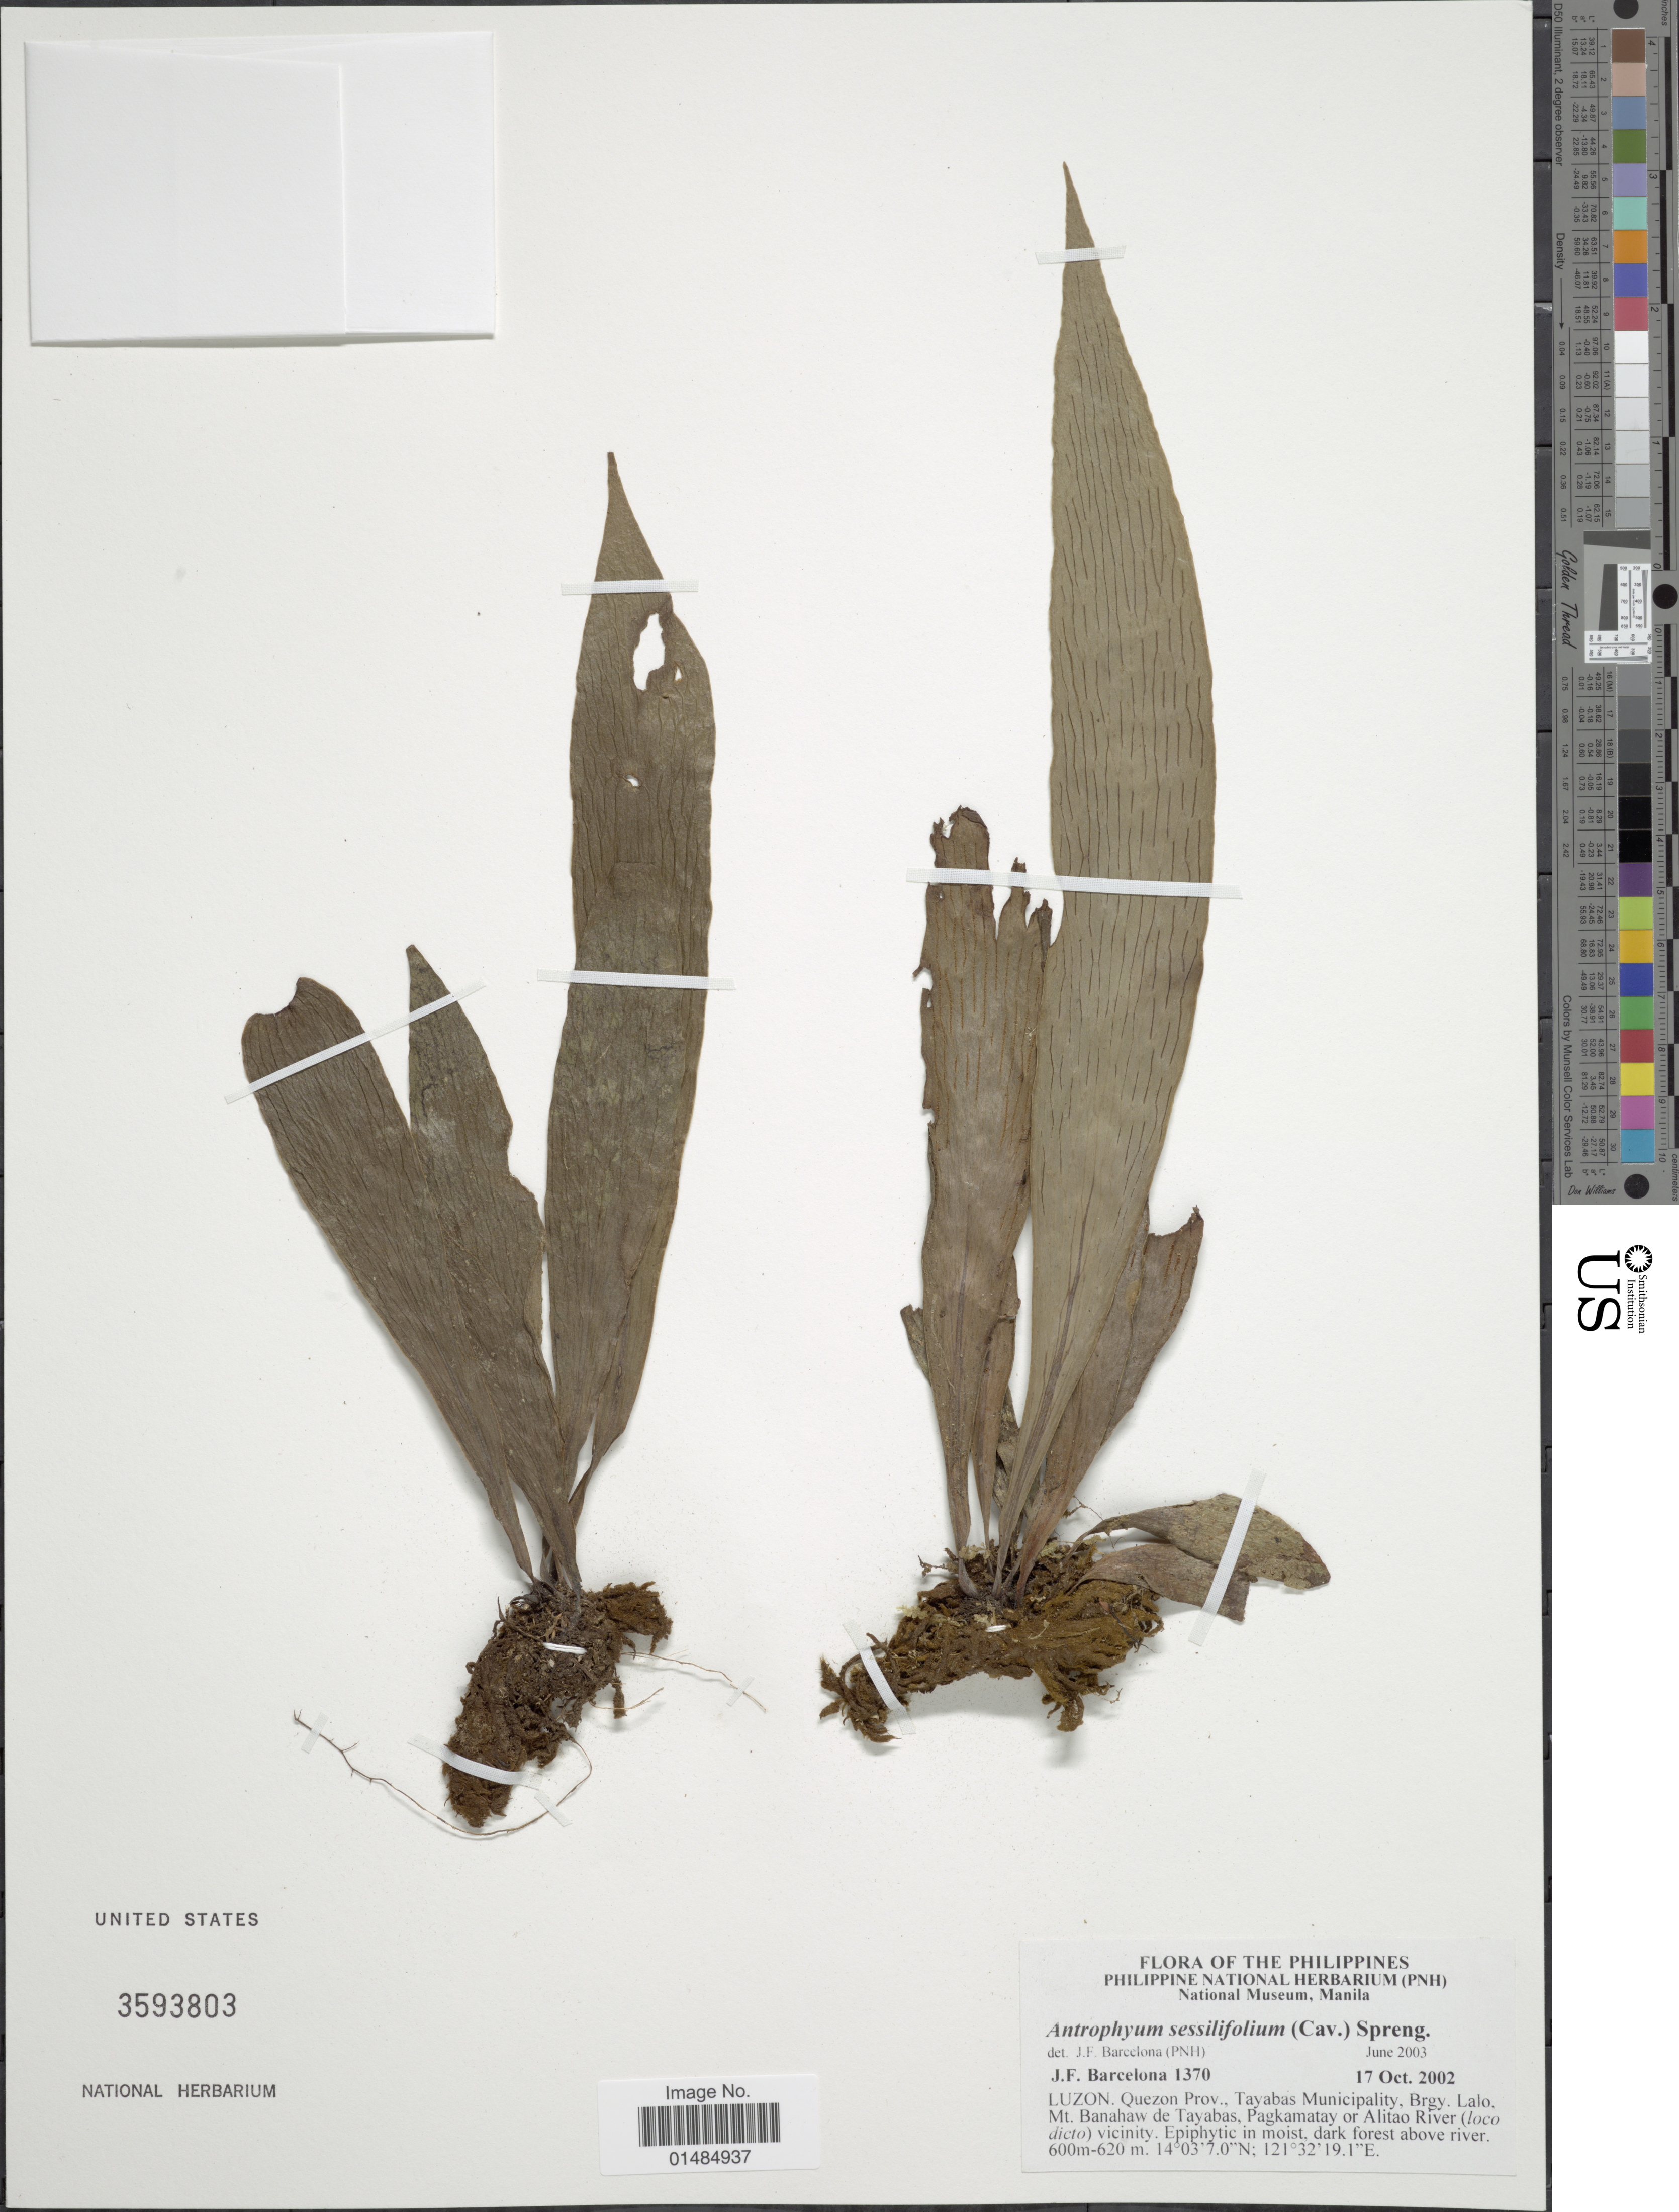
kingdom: Plantae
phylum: Tracheophyta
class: Polypodiopsida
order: Polypodiales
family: Pteridaceae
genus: Antrophyum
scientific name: Antrophyum sessilifolium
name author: (Cav.) A. Spreng.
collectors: J. F. Barcelona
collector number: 1370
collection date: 2002-10-17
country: Philippines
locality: Luzon, Quezon Prov., Tayabas Municipality, Brgy. Lalo. Mt. Banahaw de Tayabas, Pagkamatay or Alitao River (loco dicto) vicinity.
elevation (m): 600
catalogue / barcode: US 3593803